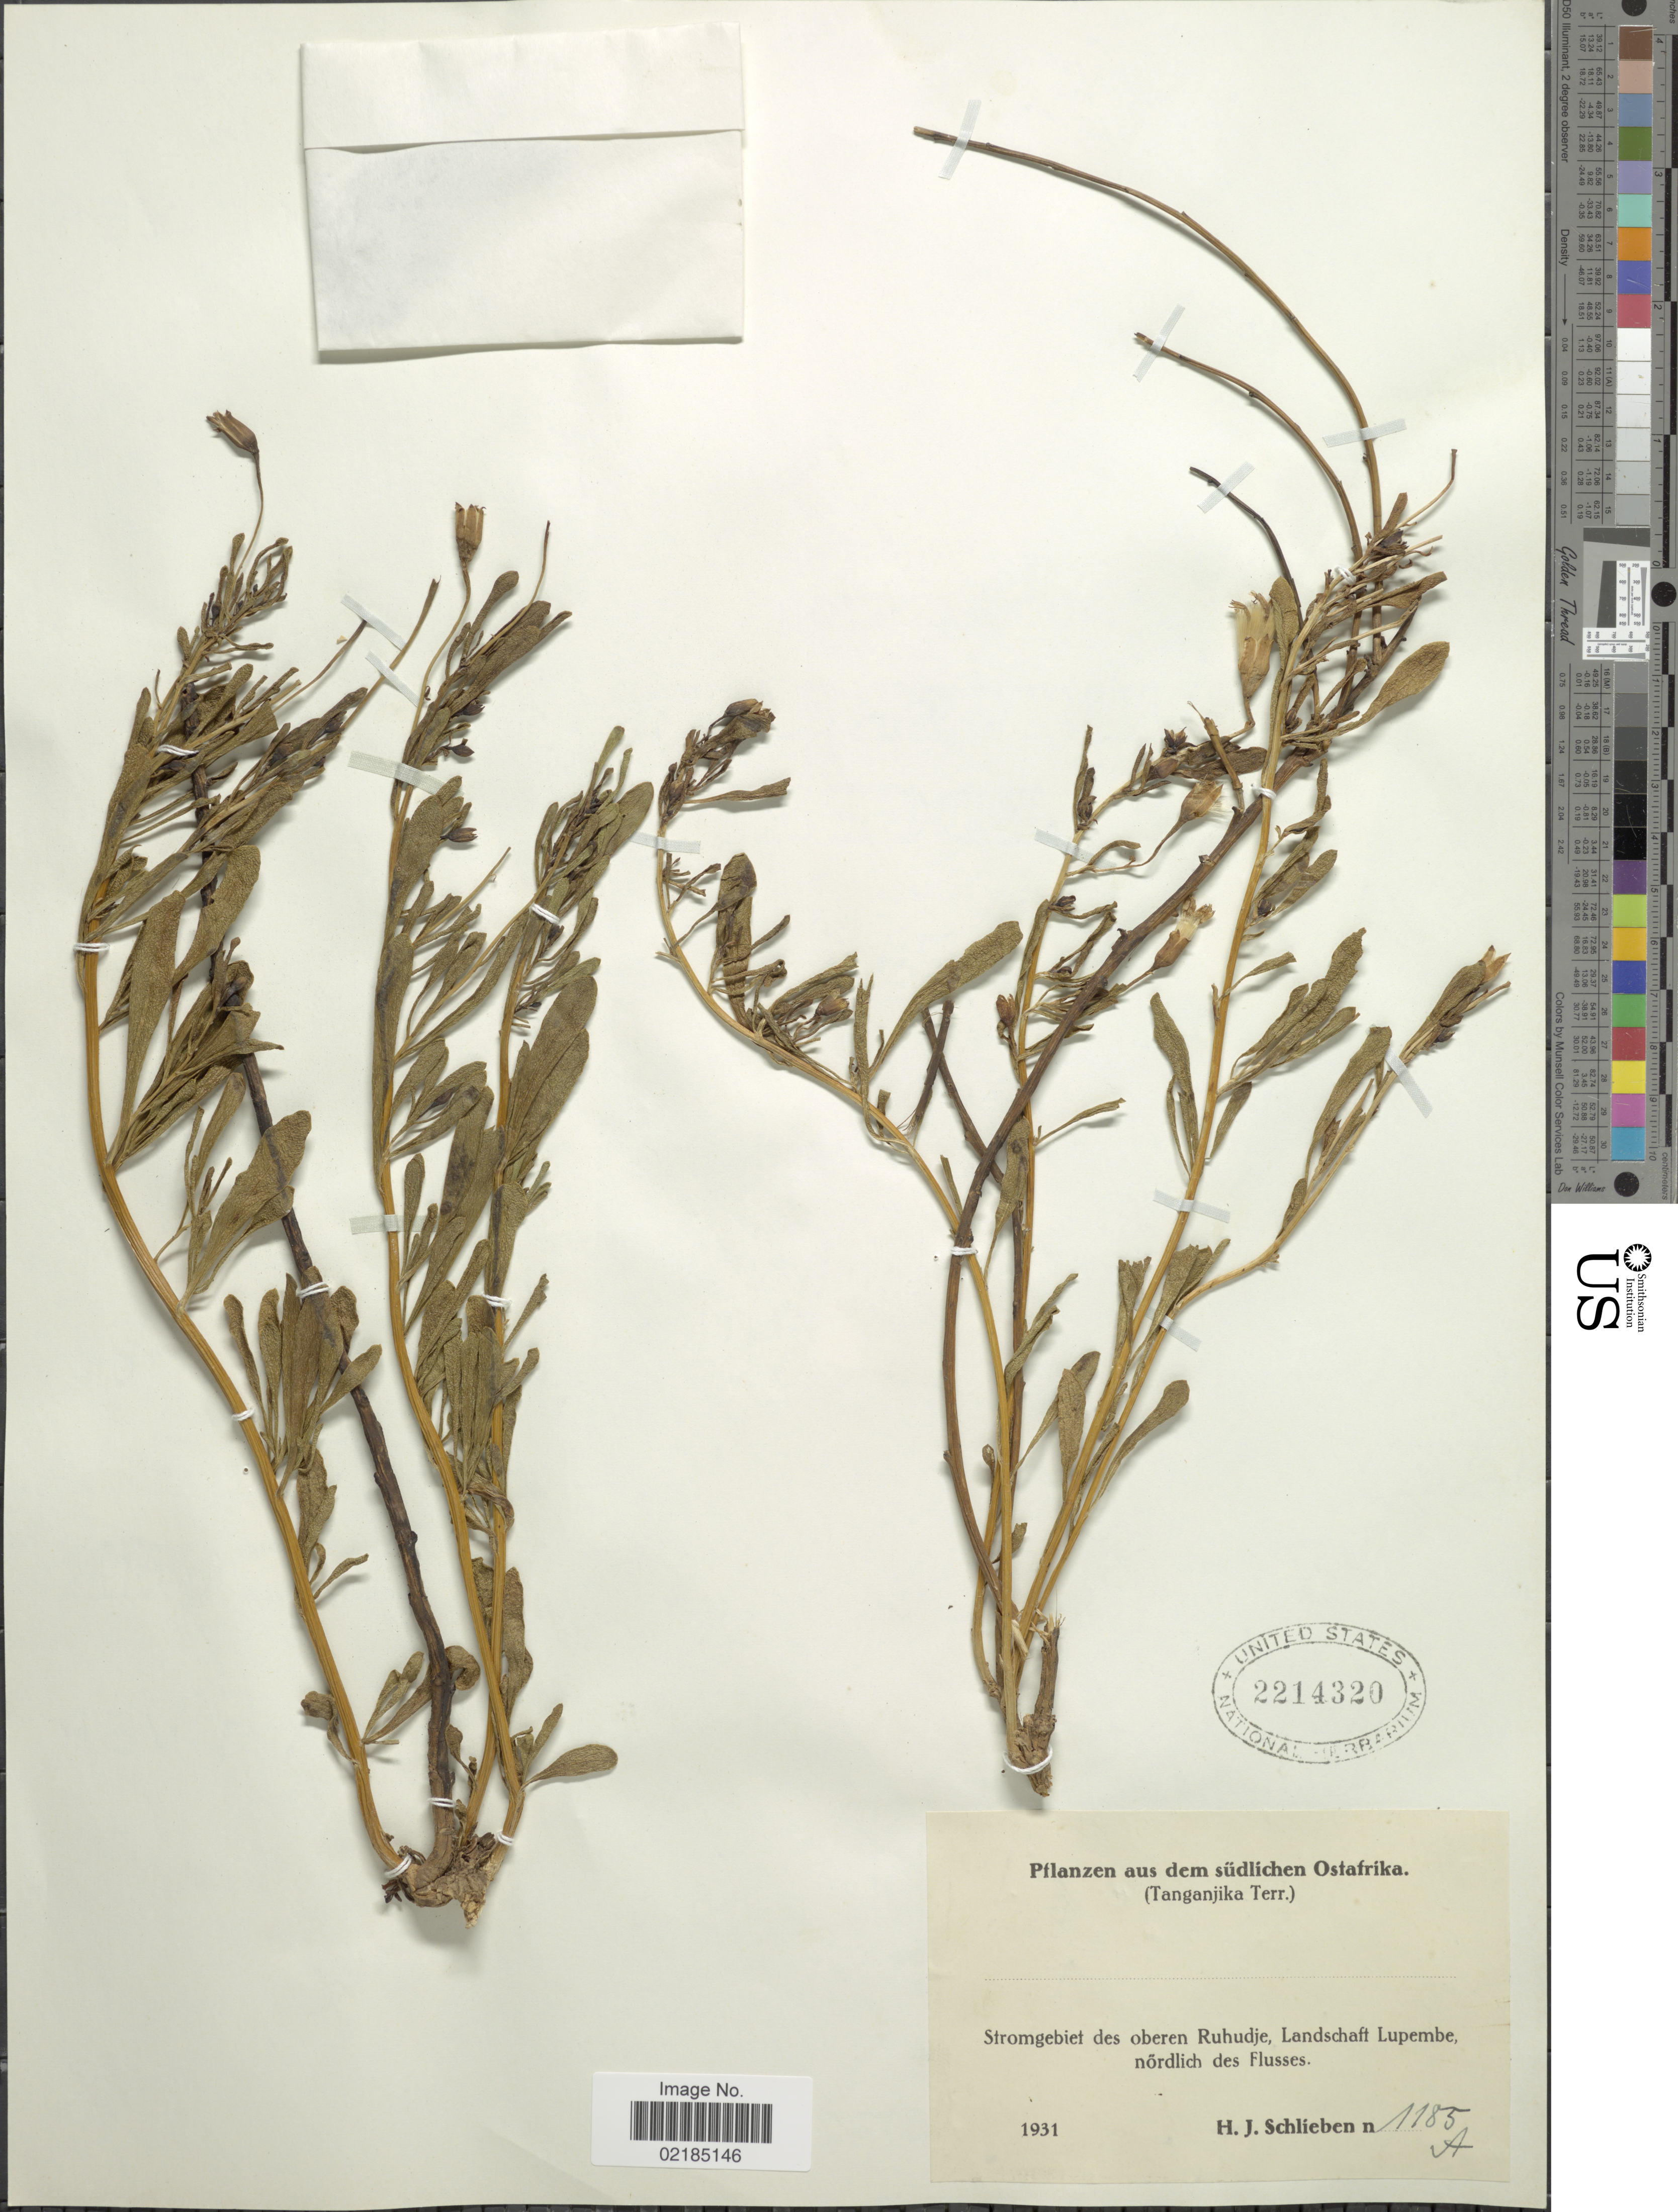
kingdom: Plantae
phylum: Tracheophyta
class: Magnoliopsida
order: Asterales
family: Asteraceae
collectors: H. J. Schlieben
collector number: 1185A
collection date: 1931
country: Tanzania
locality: Aus dem südlichen Ostafrika. (Tanganjika Terr.). Stromgebiet des oberen Ruhudje, Landschaft Lupembe, nördlich des Flusses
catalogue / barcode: US 2214320